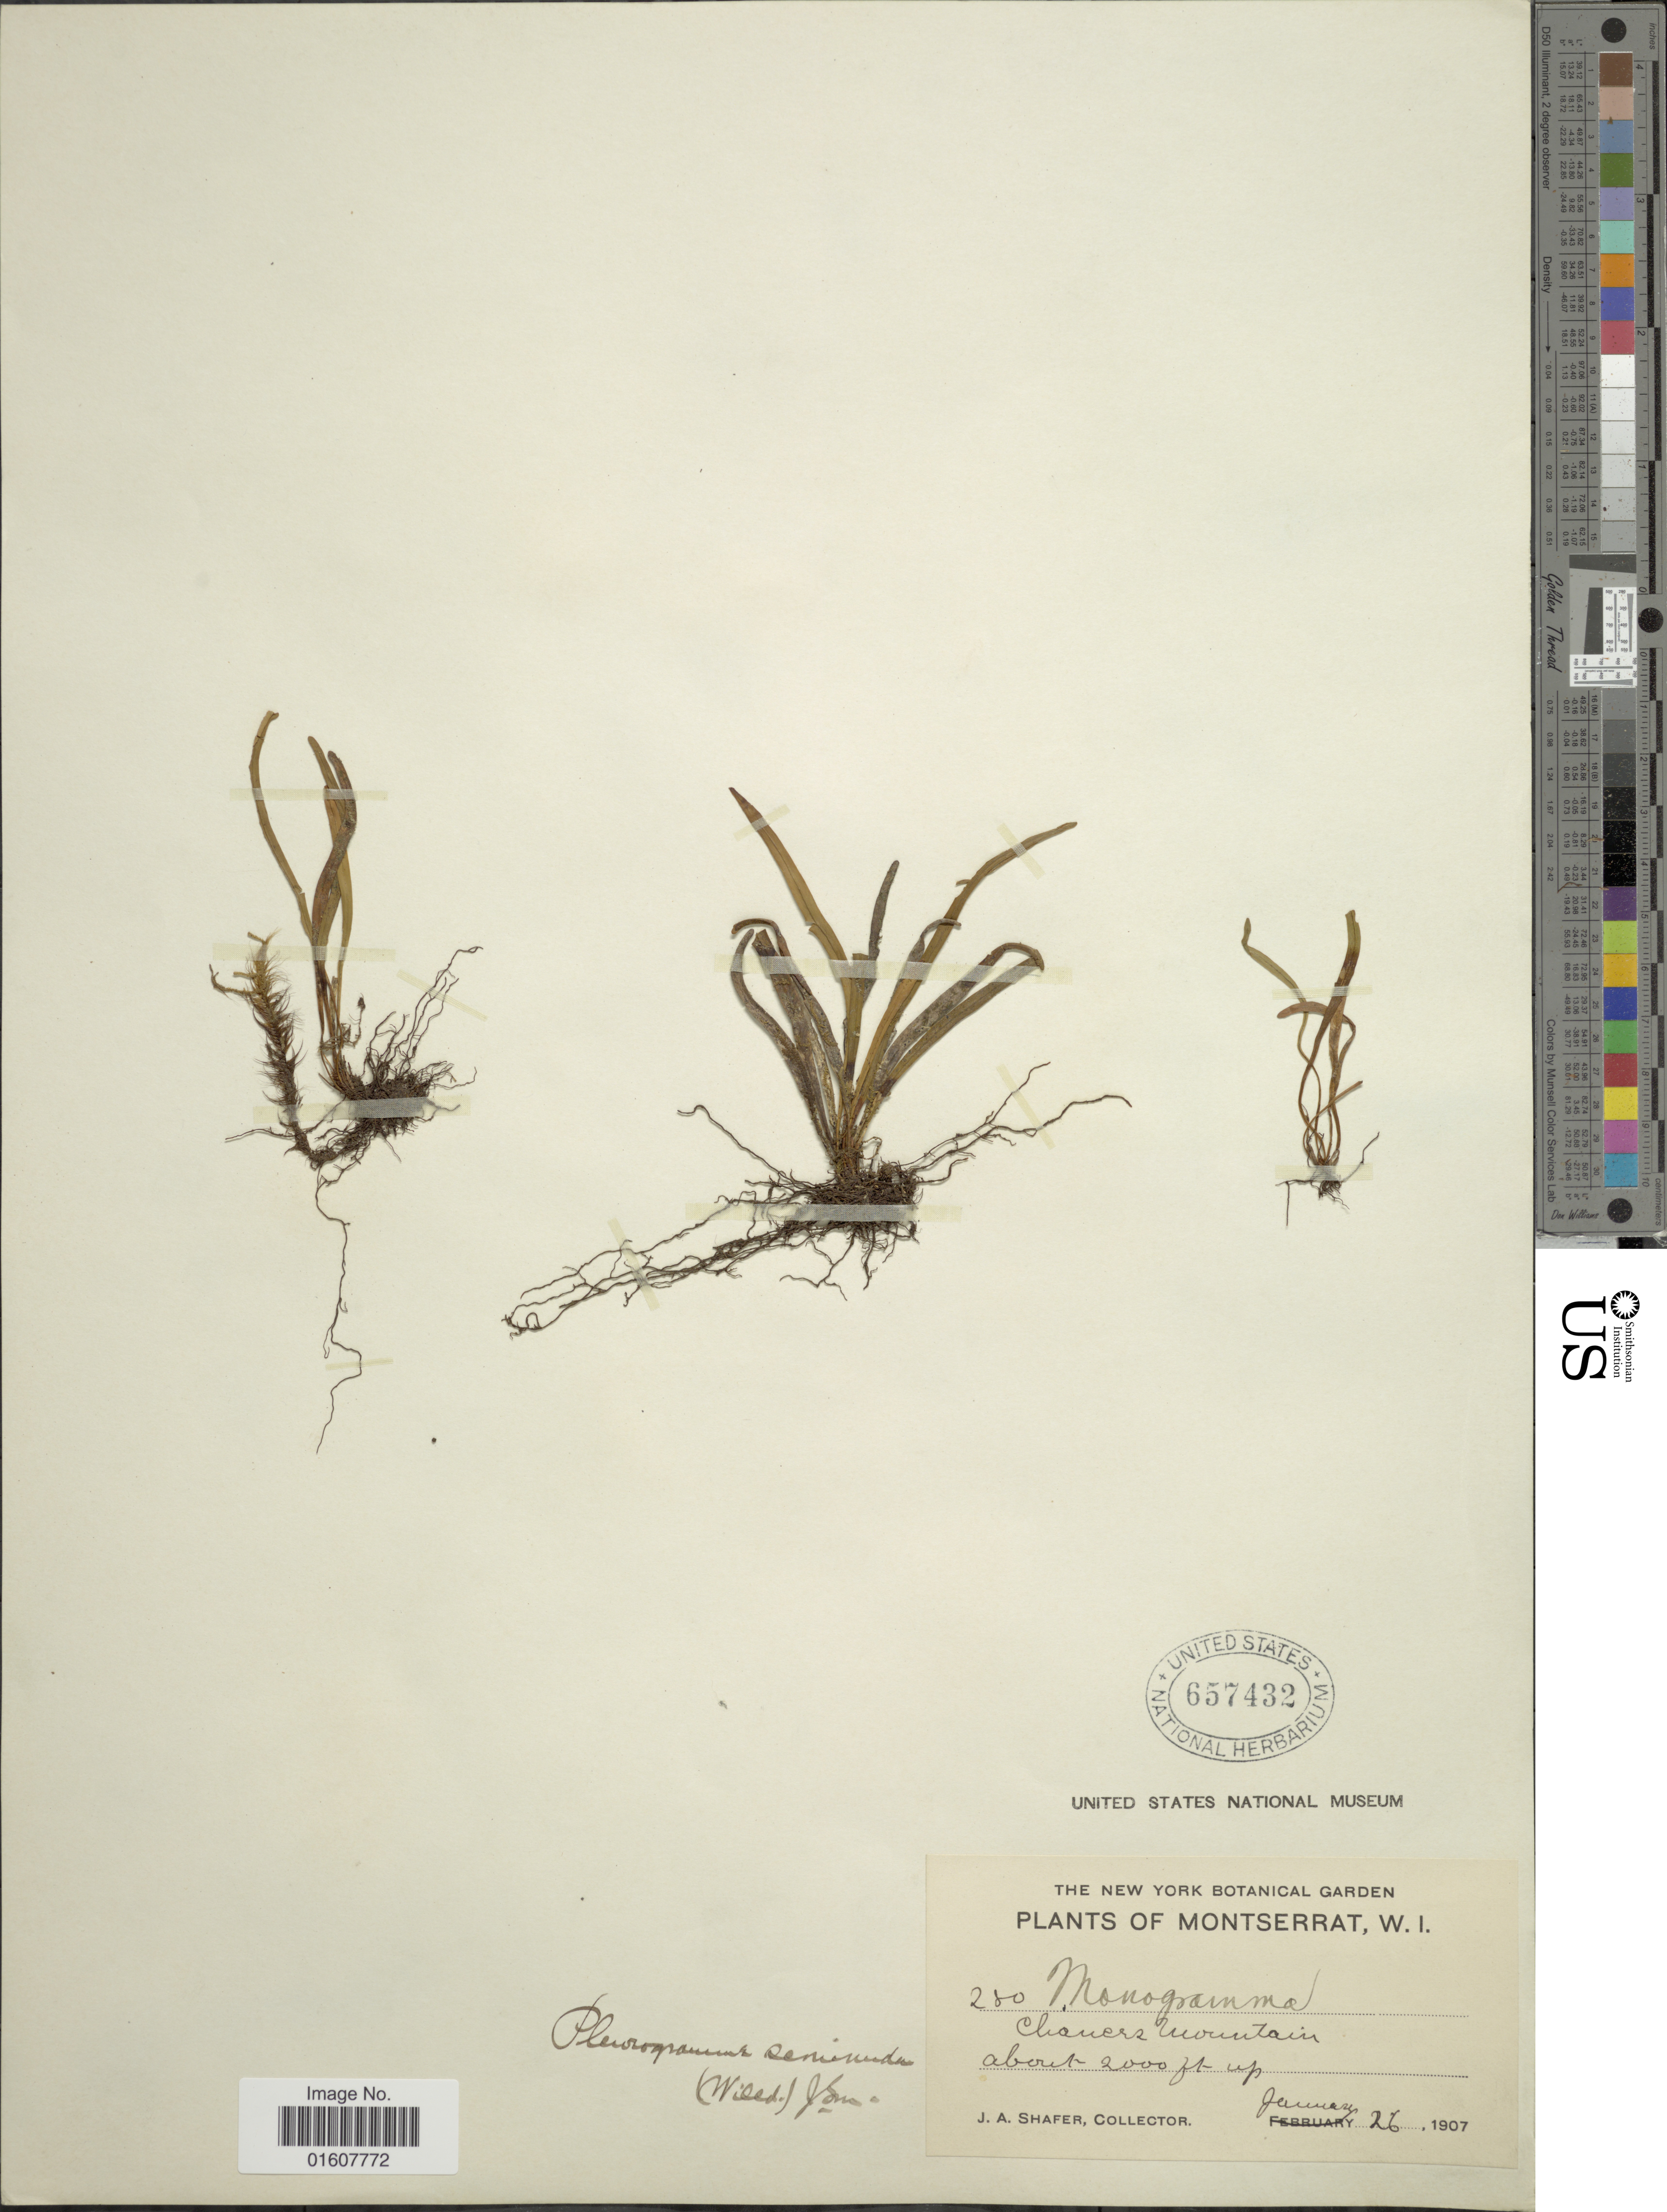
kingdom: Plantae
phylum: Tracheophyta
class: Polypodiopsida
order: Polypodiales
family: Polypodiaceae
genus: Cochlidium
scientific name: Cochlidium seminudum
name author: (Willd.) Maxon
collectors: J. A. Shafer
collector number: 280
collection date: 1907-01-26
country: Montserrat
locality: Chanerz Mountain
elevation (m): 610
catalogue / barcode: US 657432